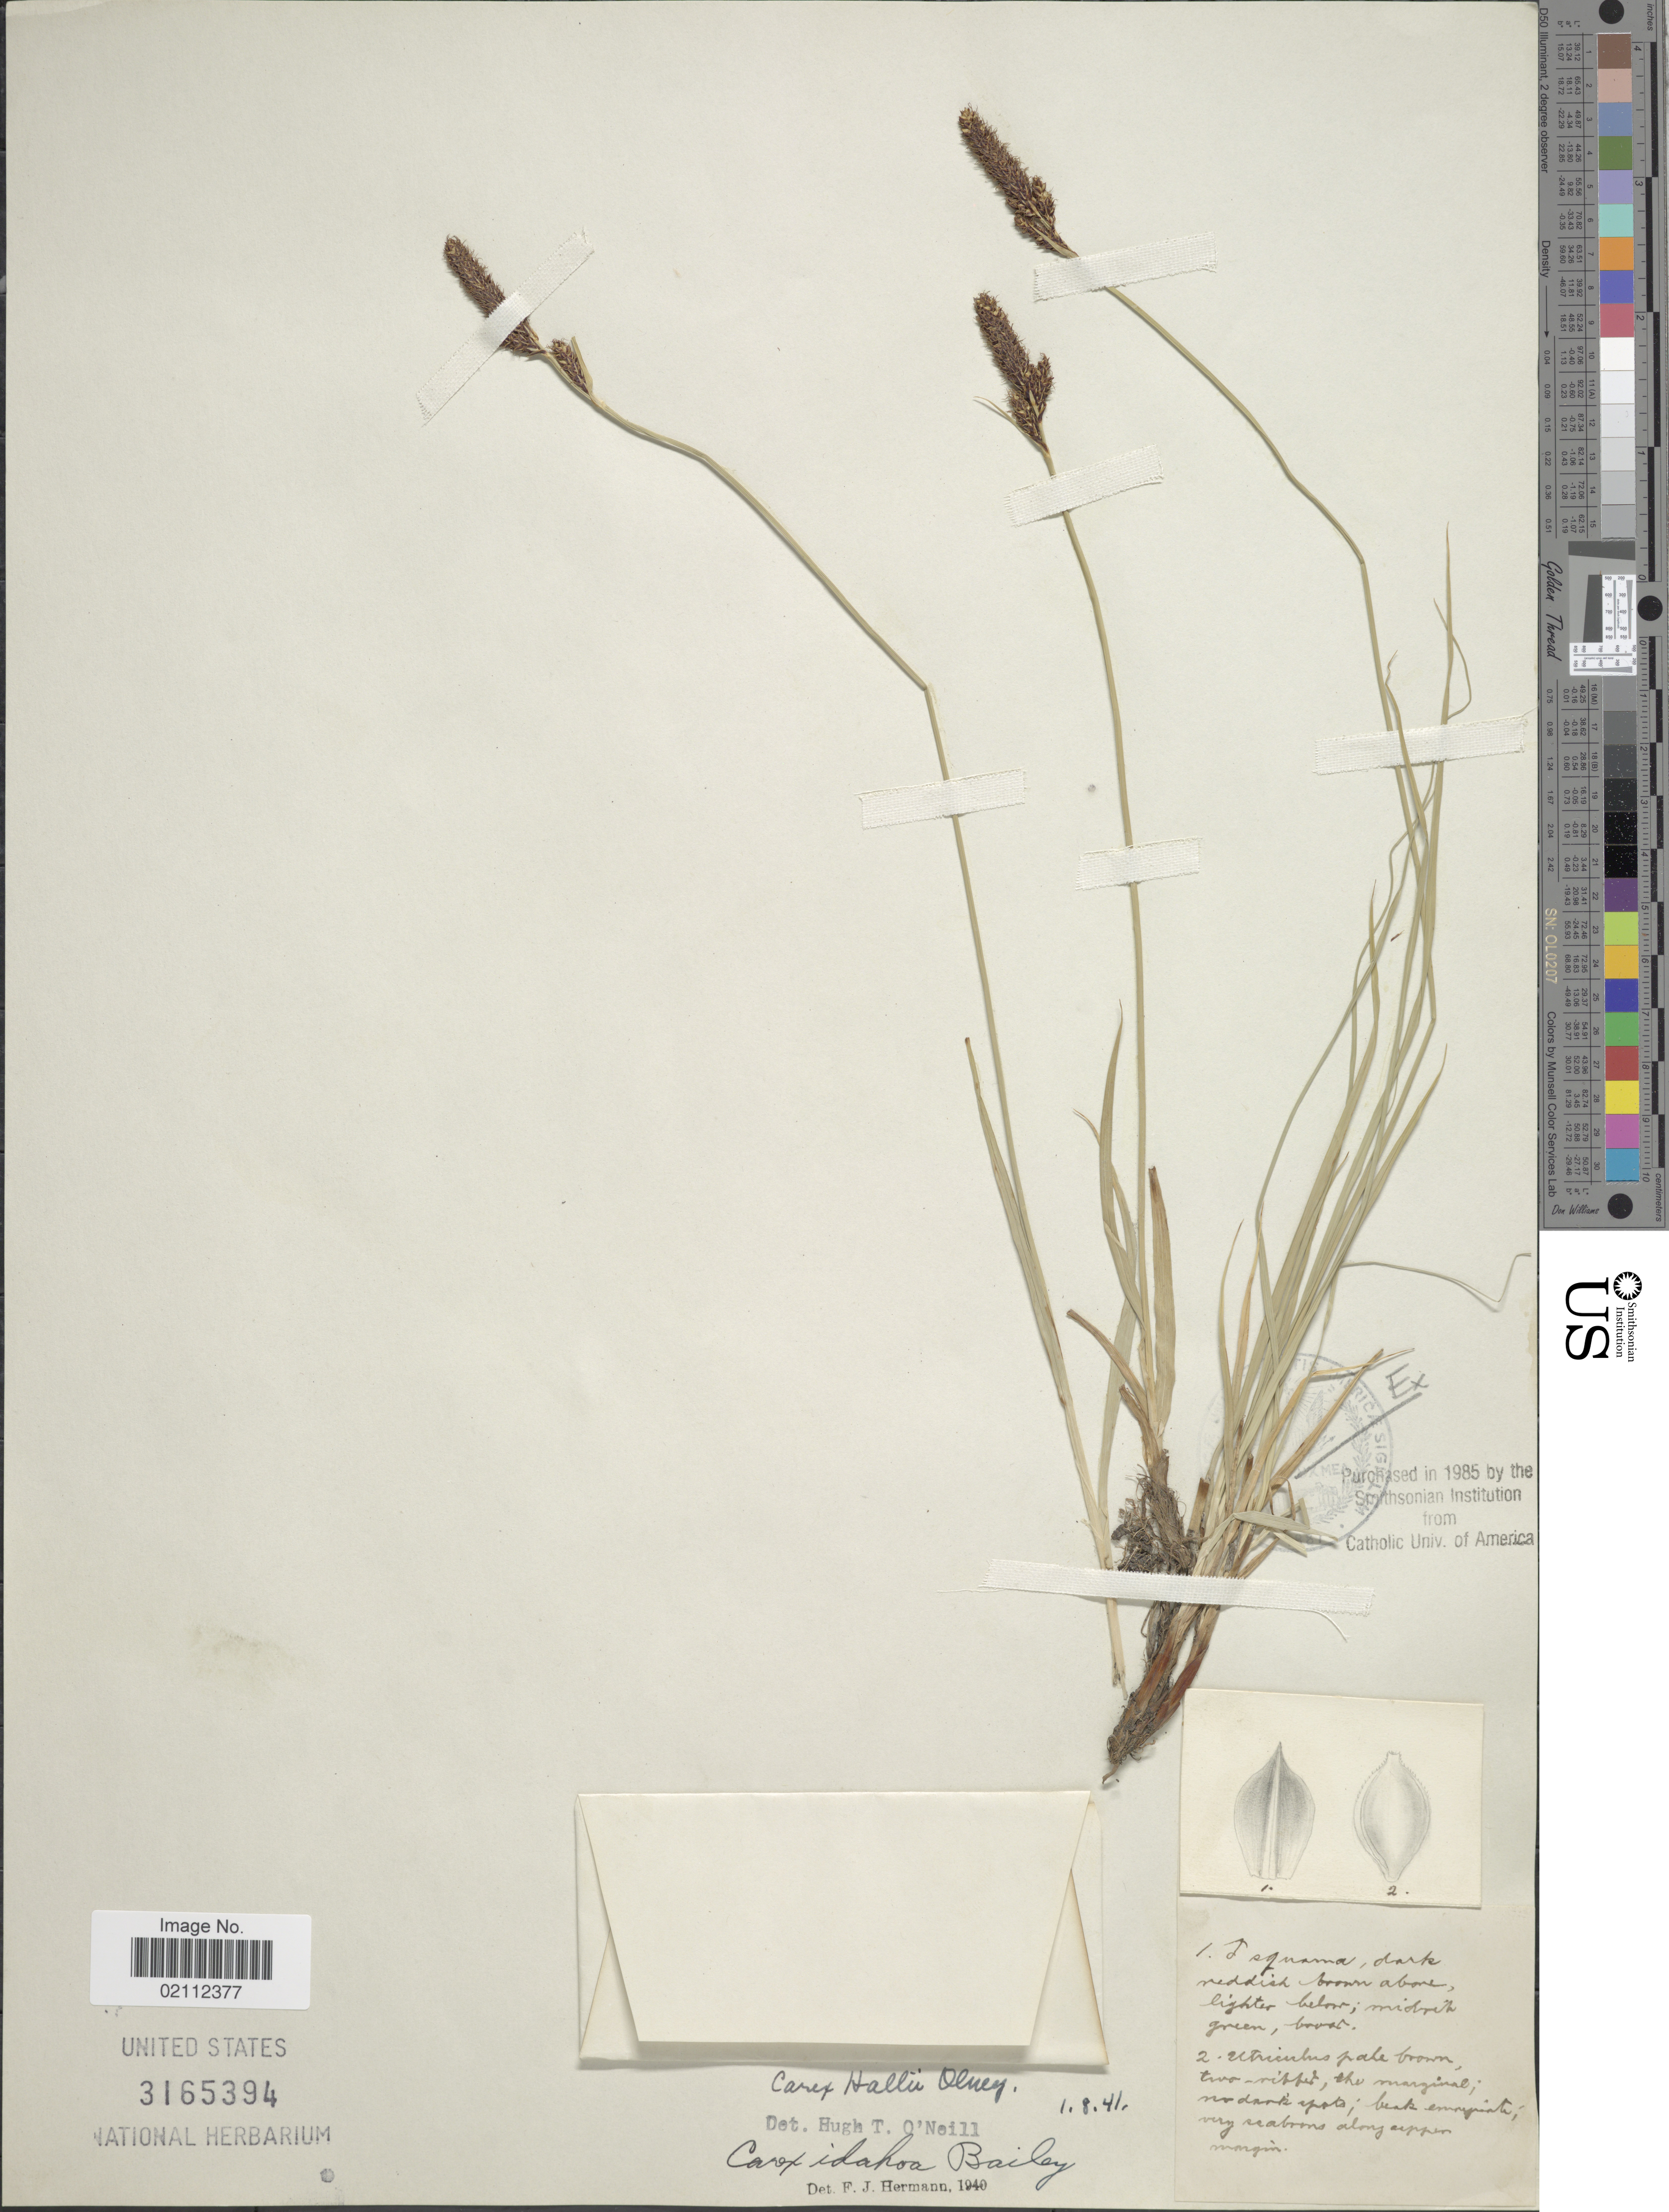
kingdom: Plantae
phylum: Tracheophyta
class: Liliopsida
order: Poales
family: Cyperaceae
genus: Carex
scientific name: Carex hallii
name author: Olney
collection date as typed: Transcribed d/m/y: 1/8/41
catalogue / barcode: US 3165394